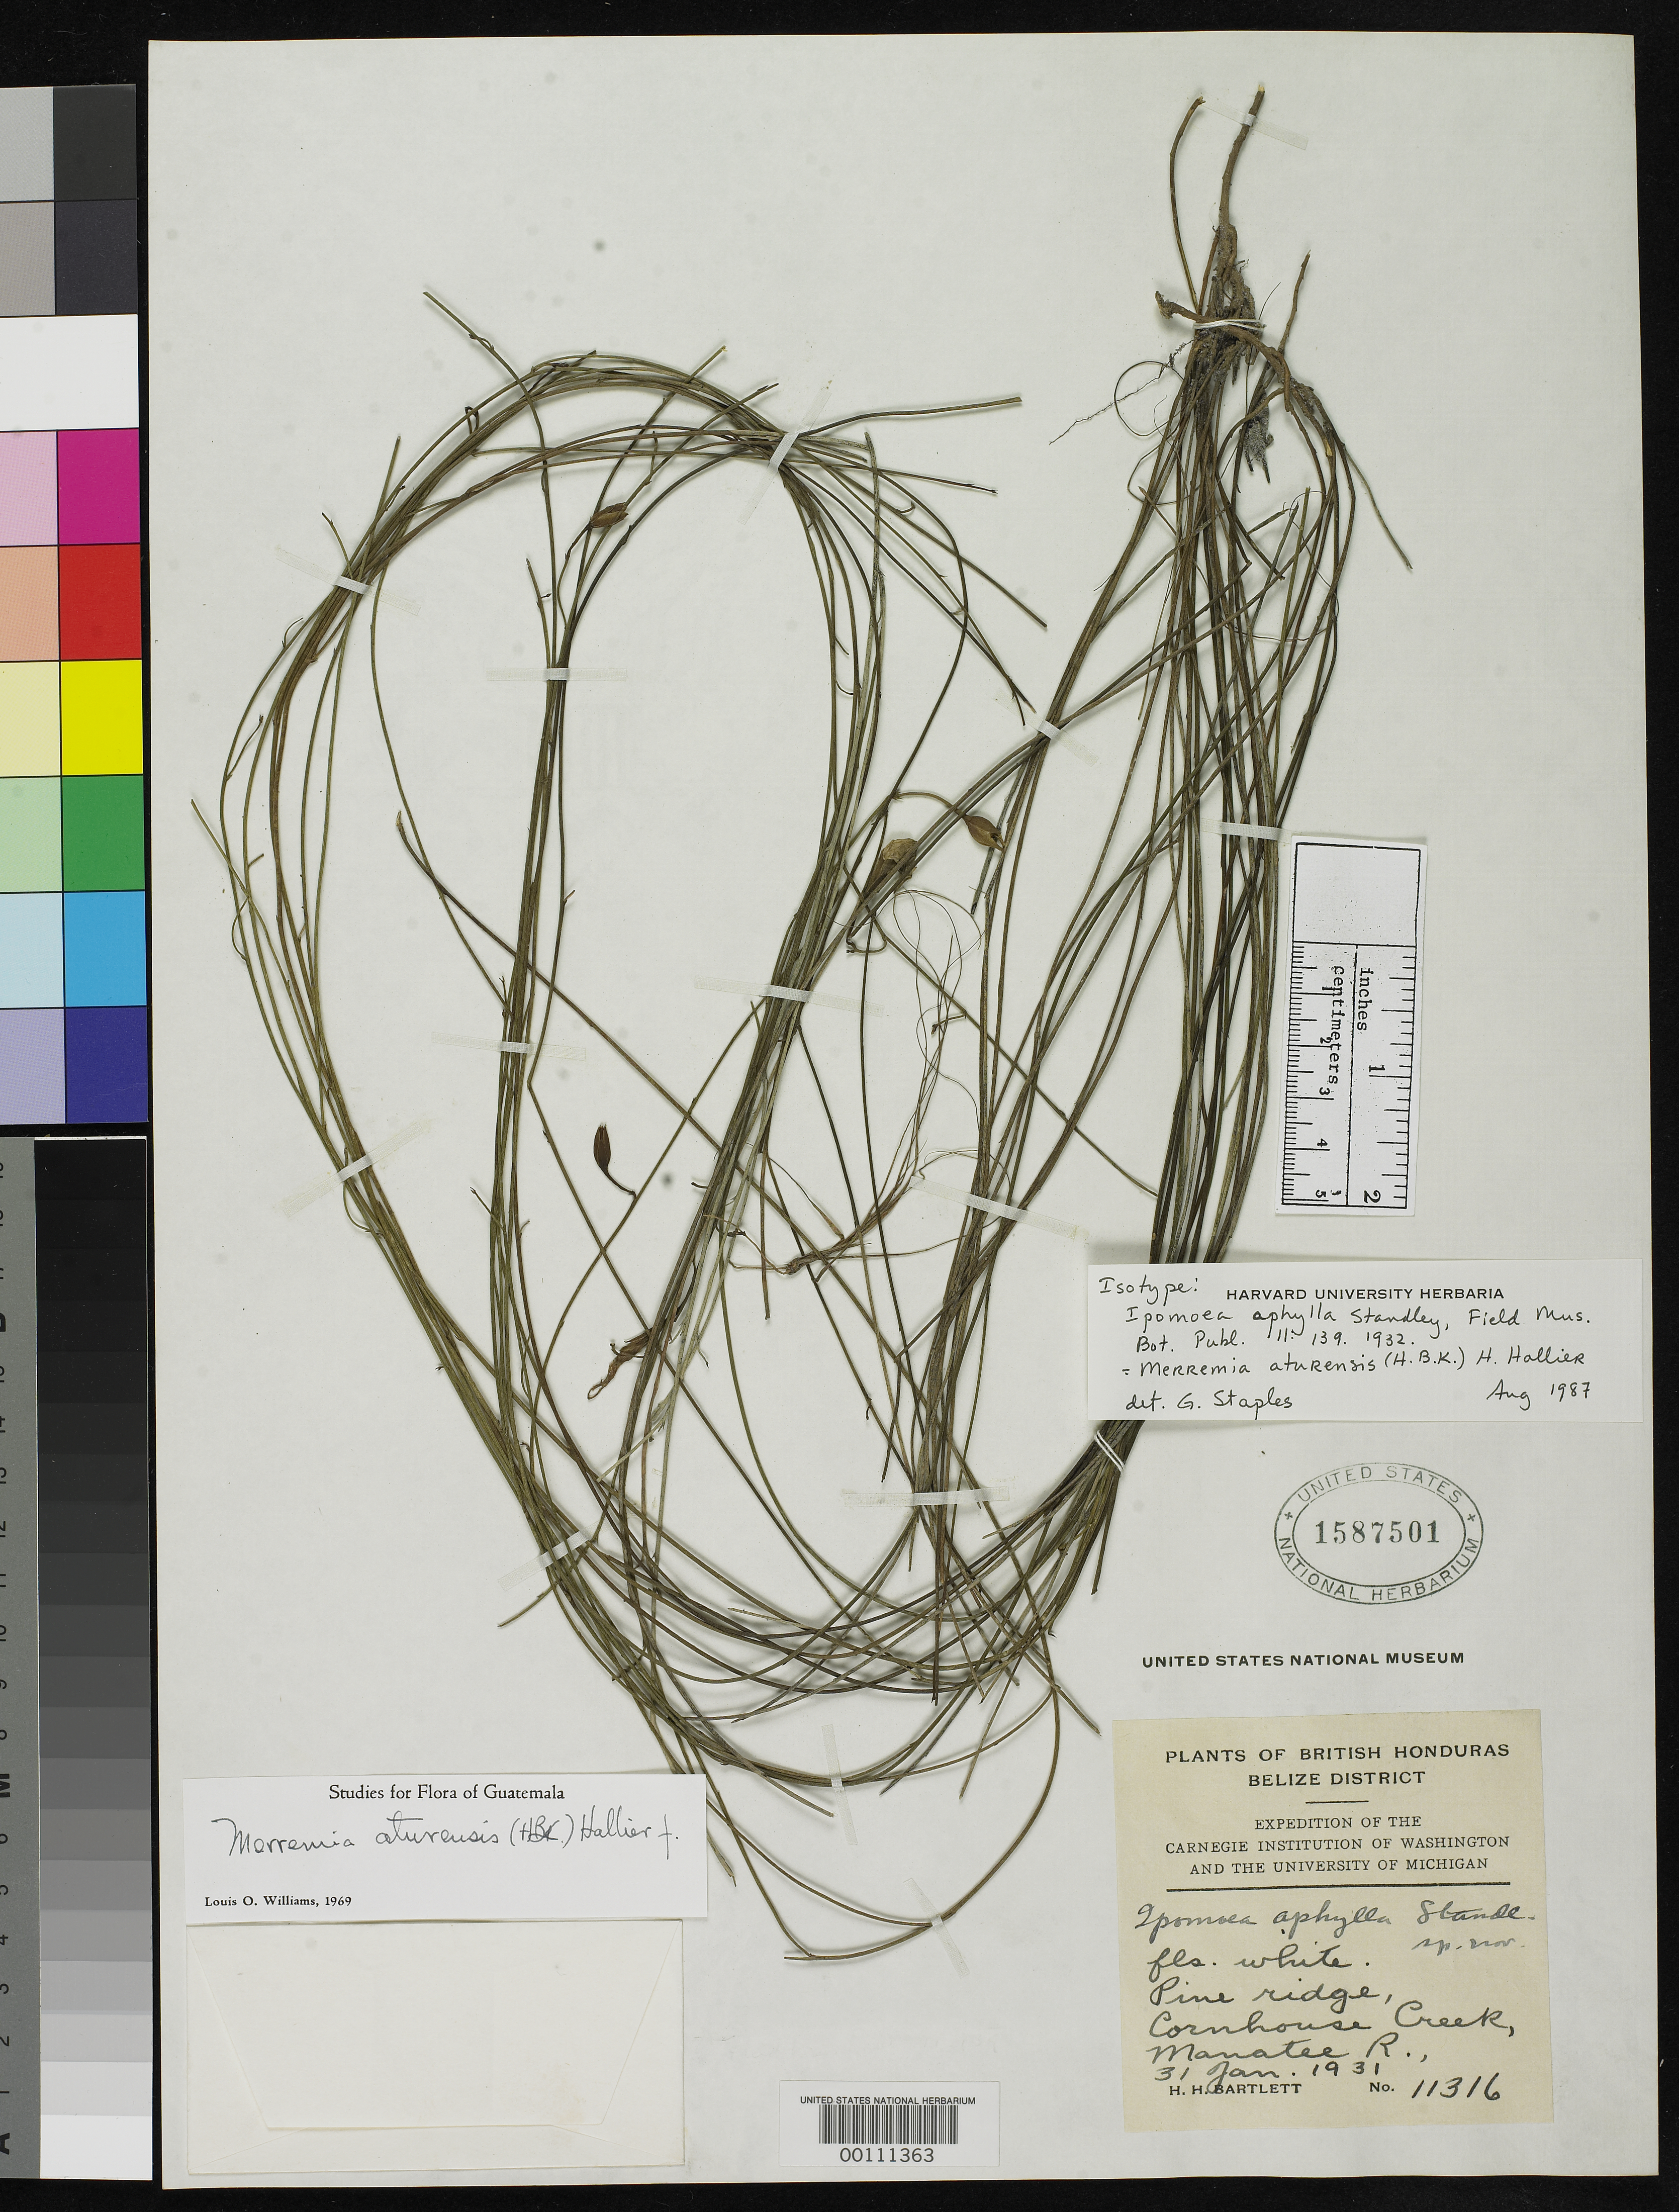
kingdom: Plantae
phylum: Tracheophyta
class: Magnoliopsida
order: Solanales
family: Convolvulaceae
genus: Ipomoea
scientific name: Ipomoea aphylla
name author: Standl.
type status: Isotype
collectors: H. H. Bartlett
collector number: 11316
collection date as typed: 31 Jan 1931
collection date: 1931-01-31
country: Belize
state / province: Belize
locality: Pine Ridge, Cornhouse Creek, Manatee River.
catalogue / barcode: US 1587501